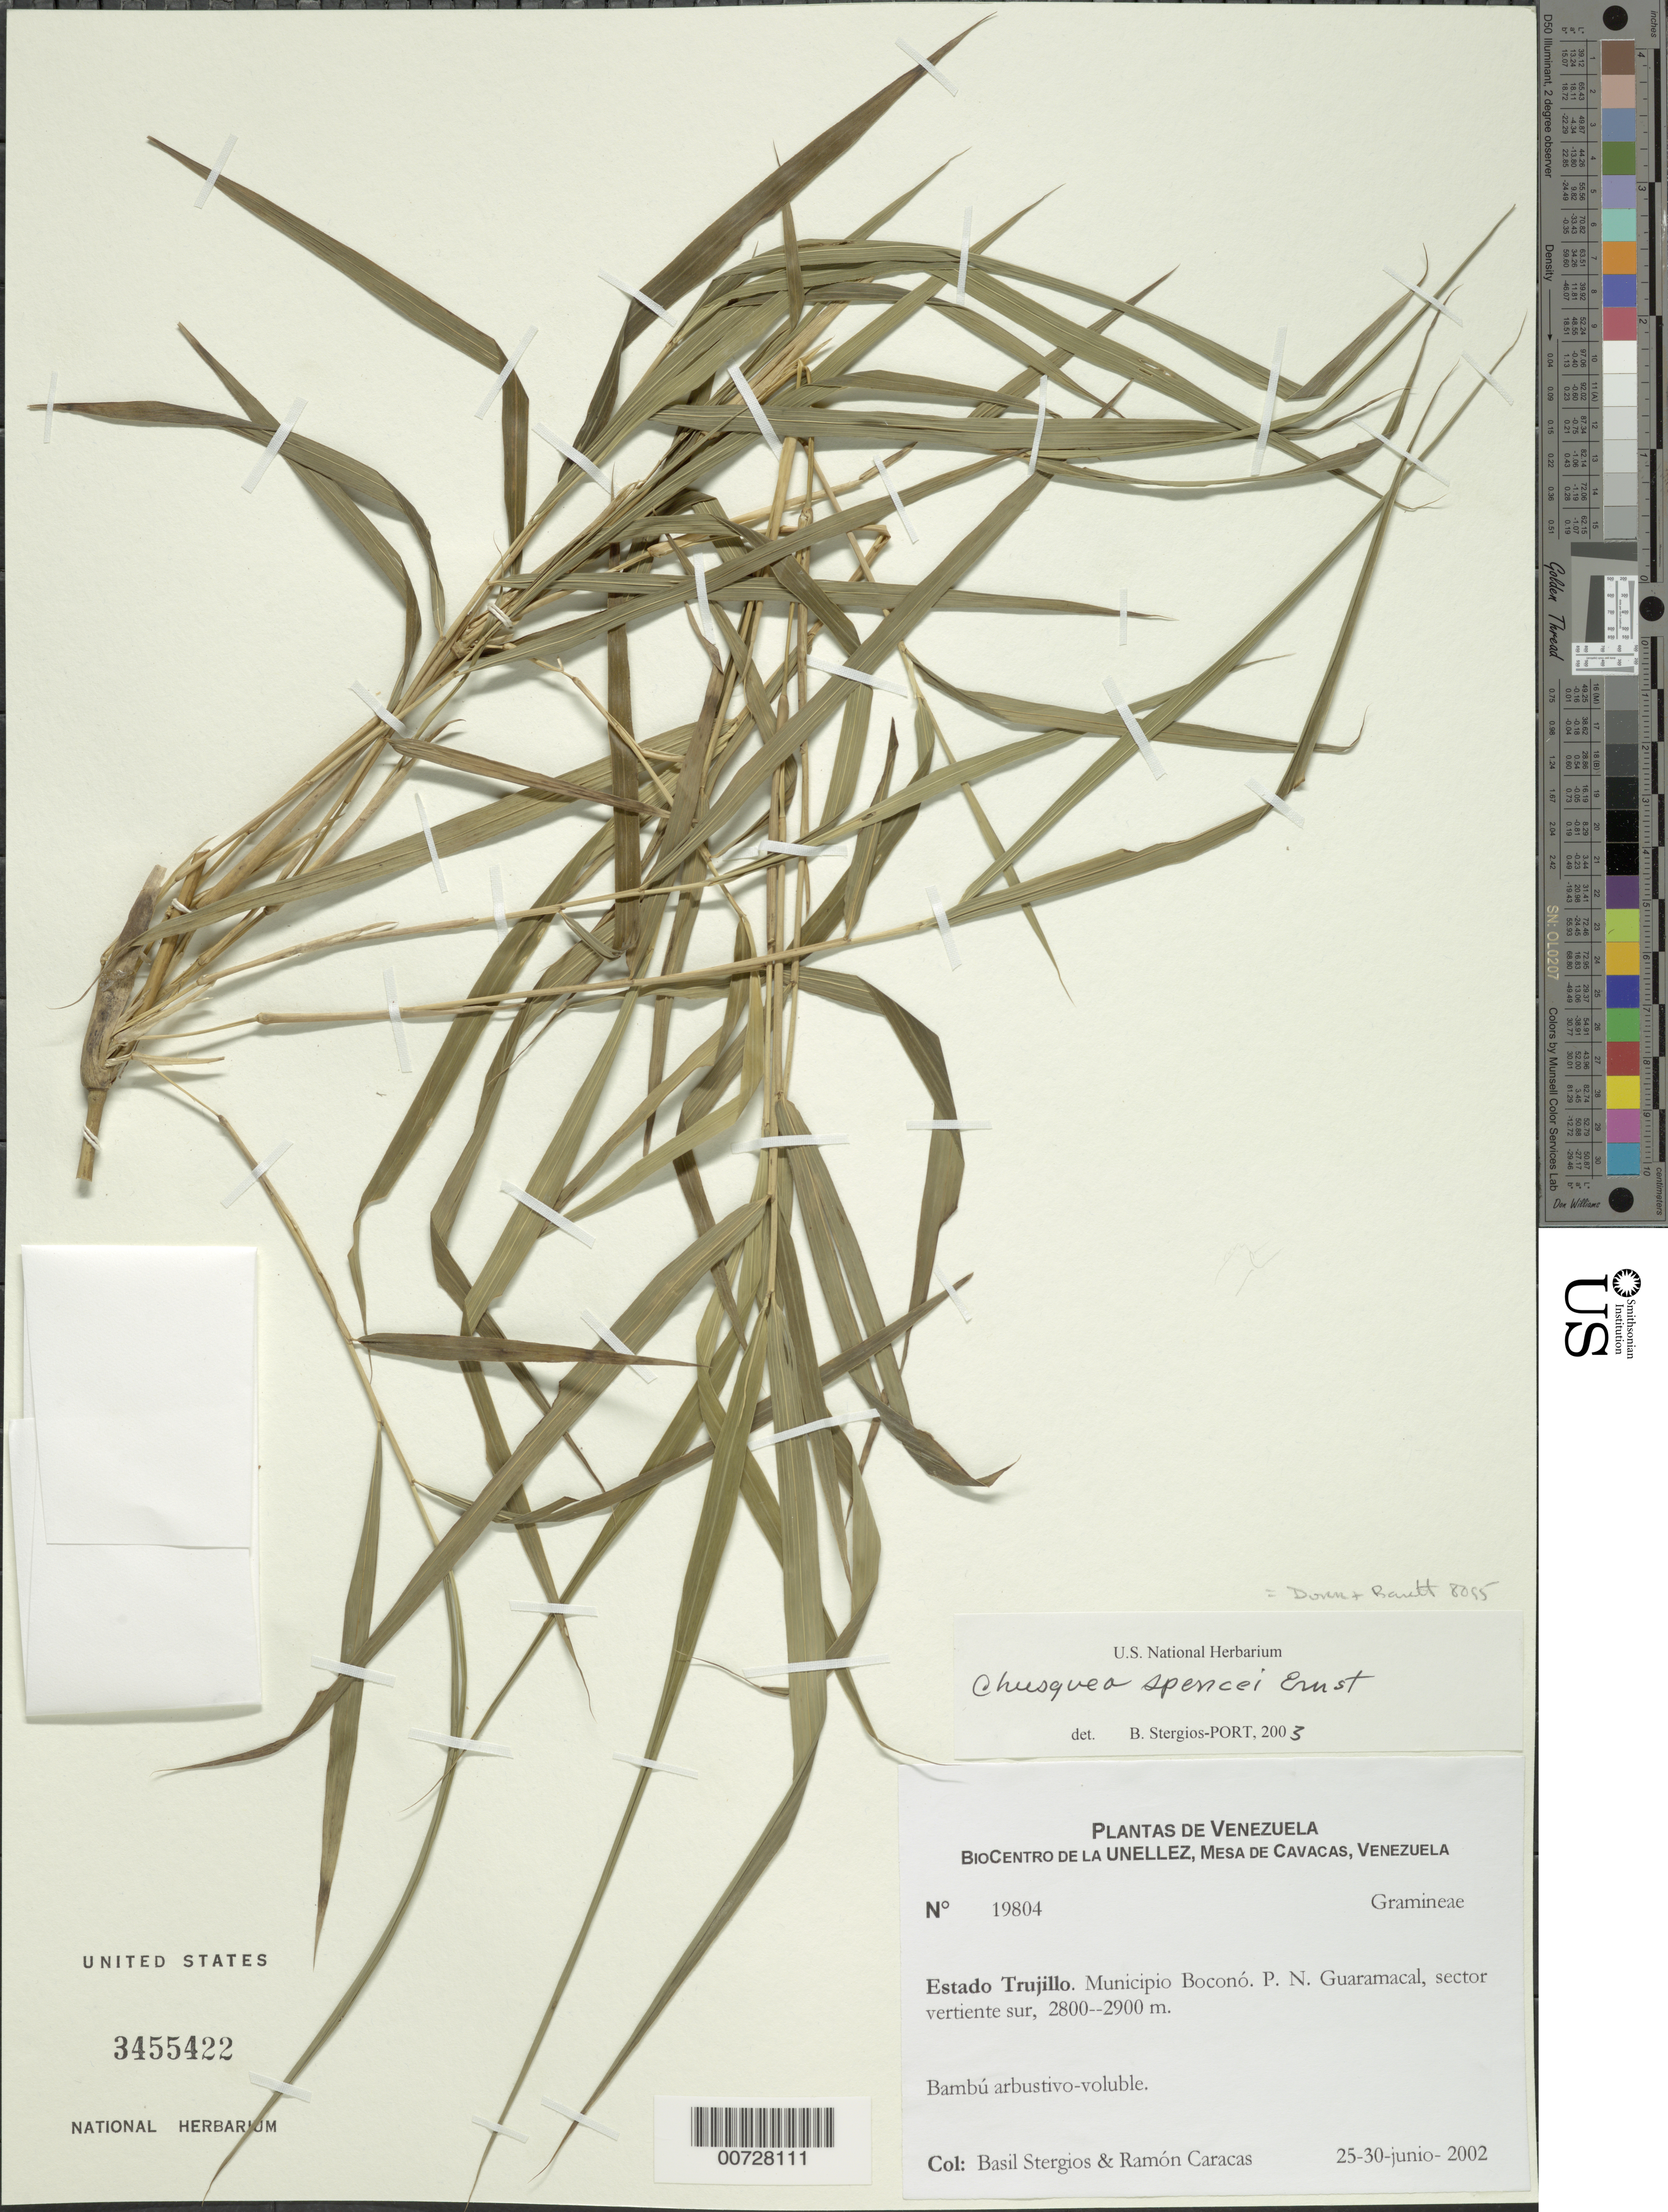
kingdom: Plantae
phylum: Tracheophyta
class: Liliopsida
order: Poales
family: Poaceae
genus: Chusquea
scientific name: Chusquea spencei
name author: Ernst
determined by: Stergios, B. G.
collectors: B. G. Stergios & R. Caracas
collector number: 19804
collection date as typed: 25 Jun 2002 to 30 Jun 2002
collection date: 2002-06-25/2002-06-30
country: Venezuela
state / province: Trujillo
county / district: Boconó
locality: Parque Nacional Guaramacal, vertiente sur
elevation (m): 2800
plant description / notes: ISC, PORT, US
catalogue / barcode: US 3455422